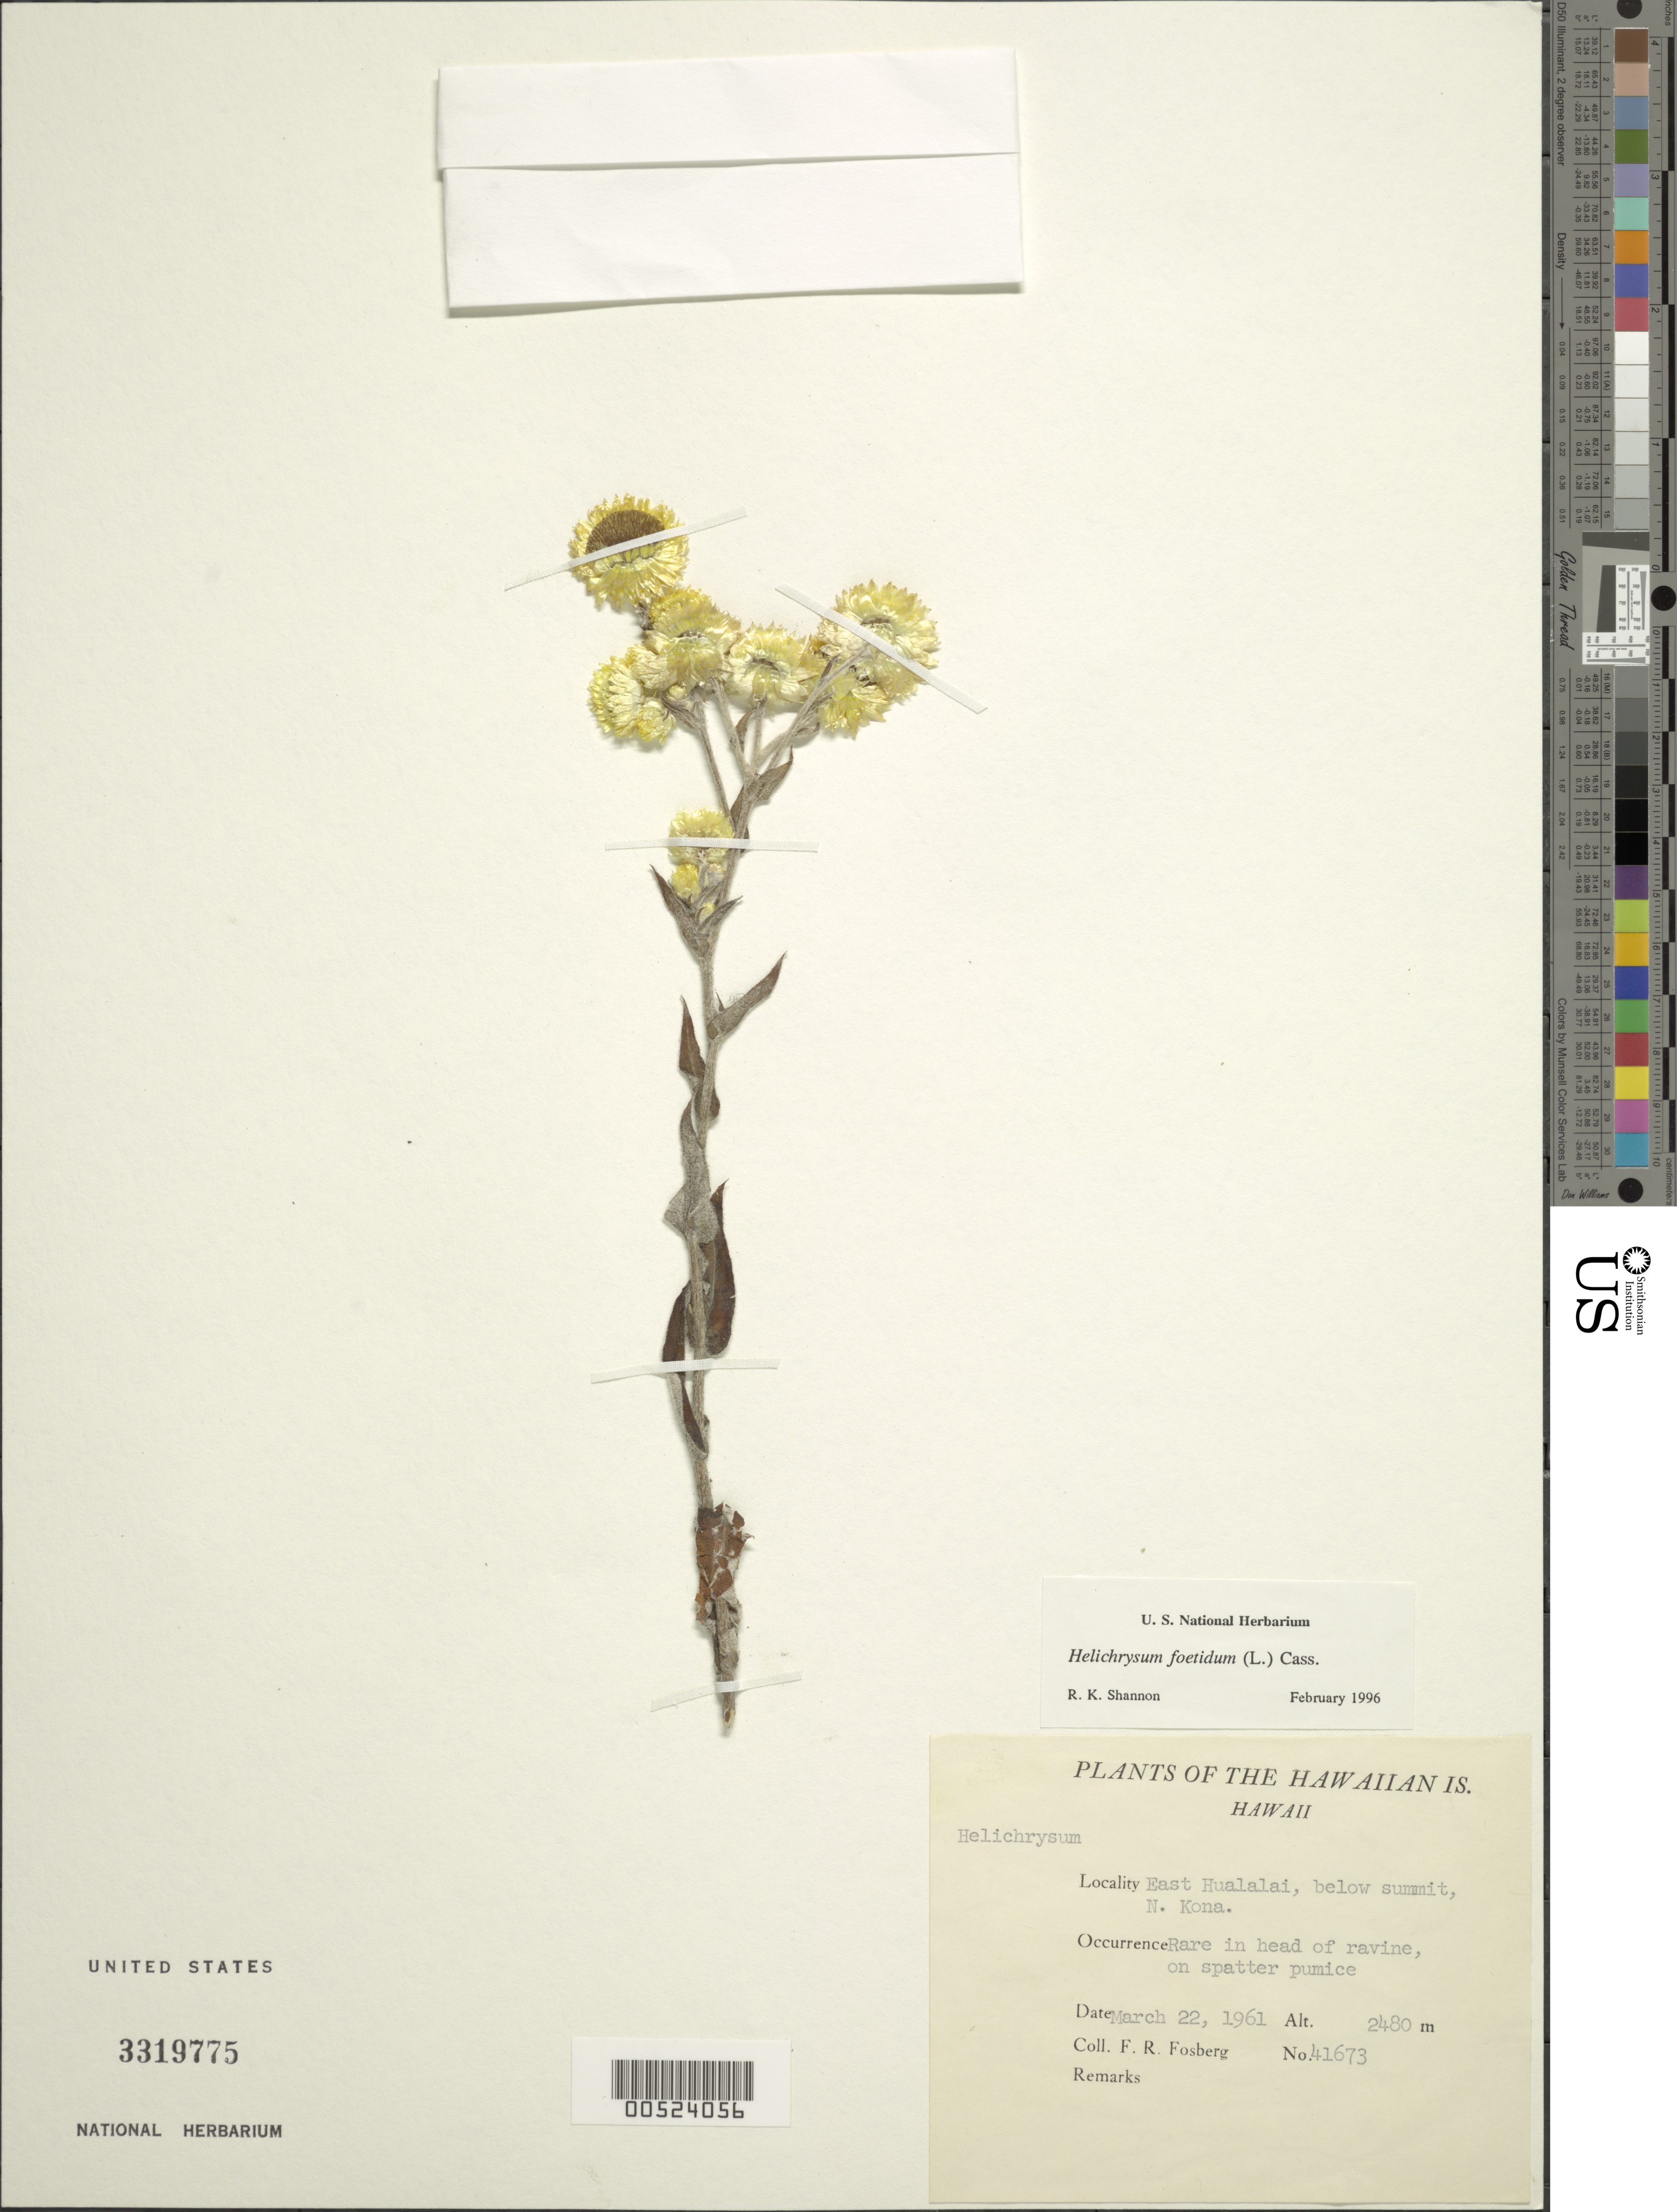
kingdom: Plantae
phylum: Tracheophyta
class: Magnoliopsida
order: Asterales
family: Asteraceae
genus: Helichrysum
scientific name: Helichrysum foetidum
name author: (L.) Moench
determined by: Shannon, R. K., (UNITED STATES)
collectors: F. R. Fosberg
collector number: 41673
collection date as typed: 22 Mar 1961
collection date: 1961-03-22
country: United States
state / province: Hawaii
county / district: Hawaii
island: Hawaii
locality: E Hualalai, below summit, N Kona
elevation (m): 2480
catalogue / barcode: US 3319775